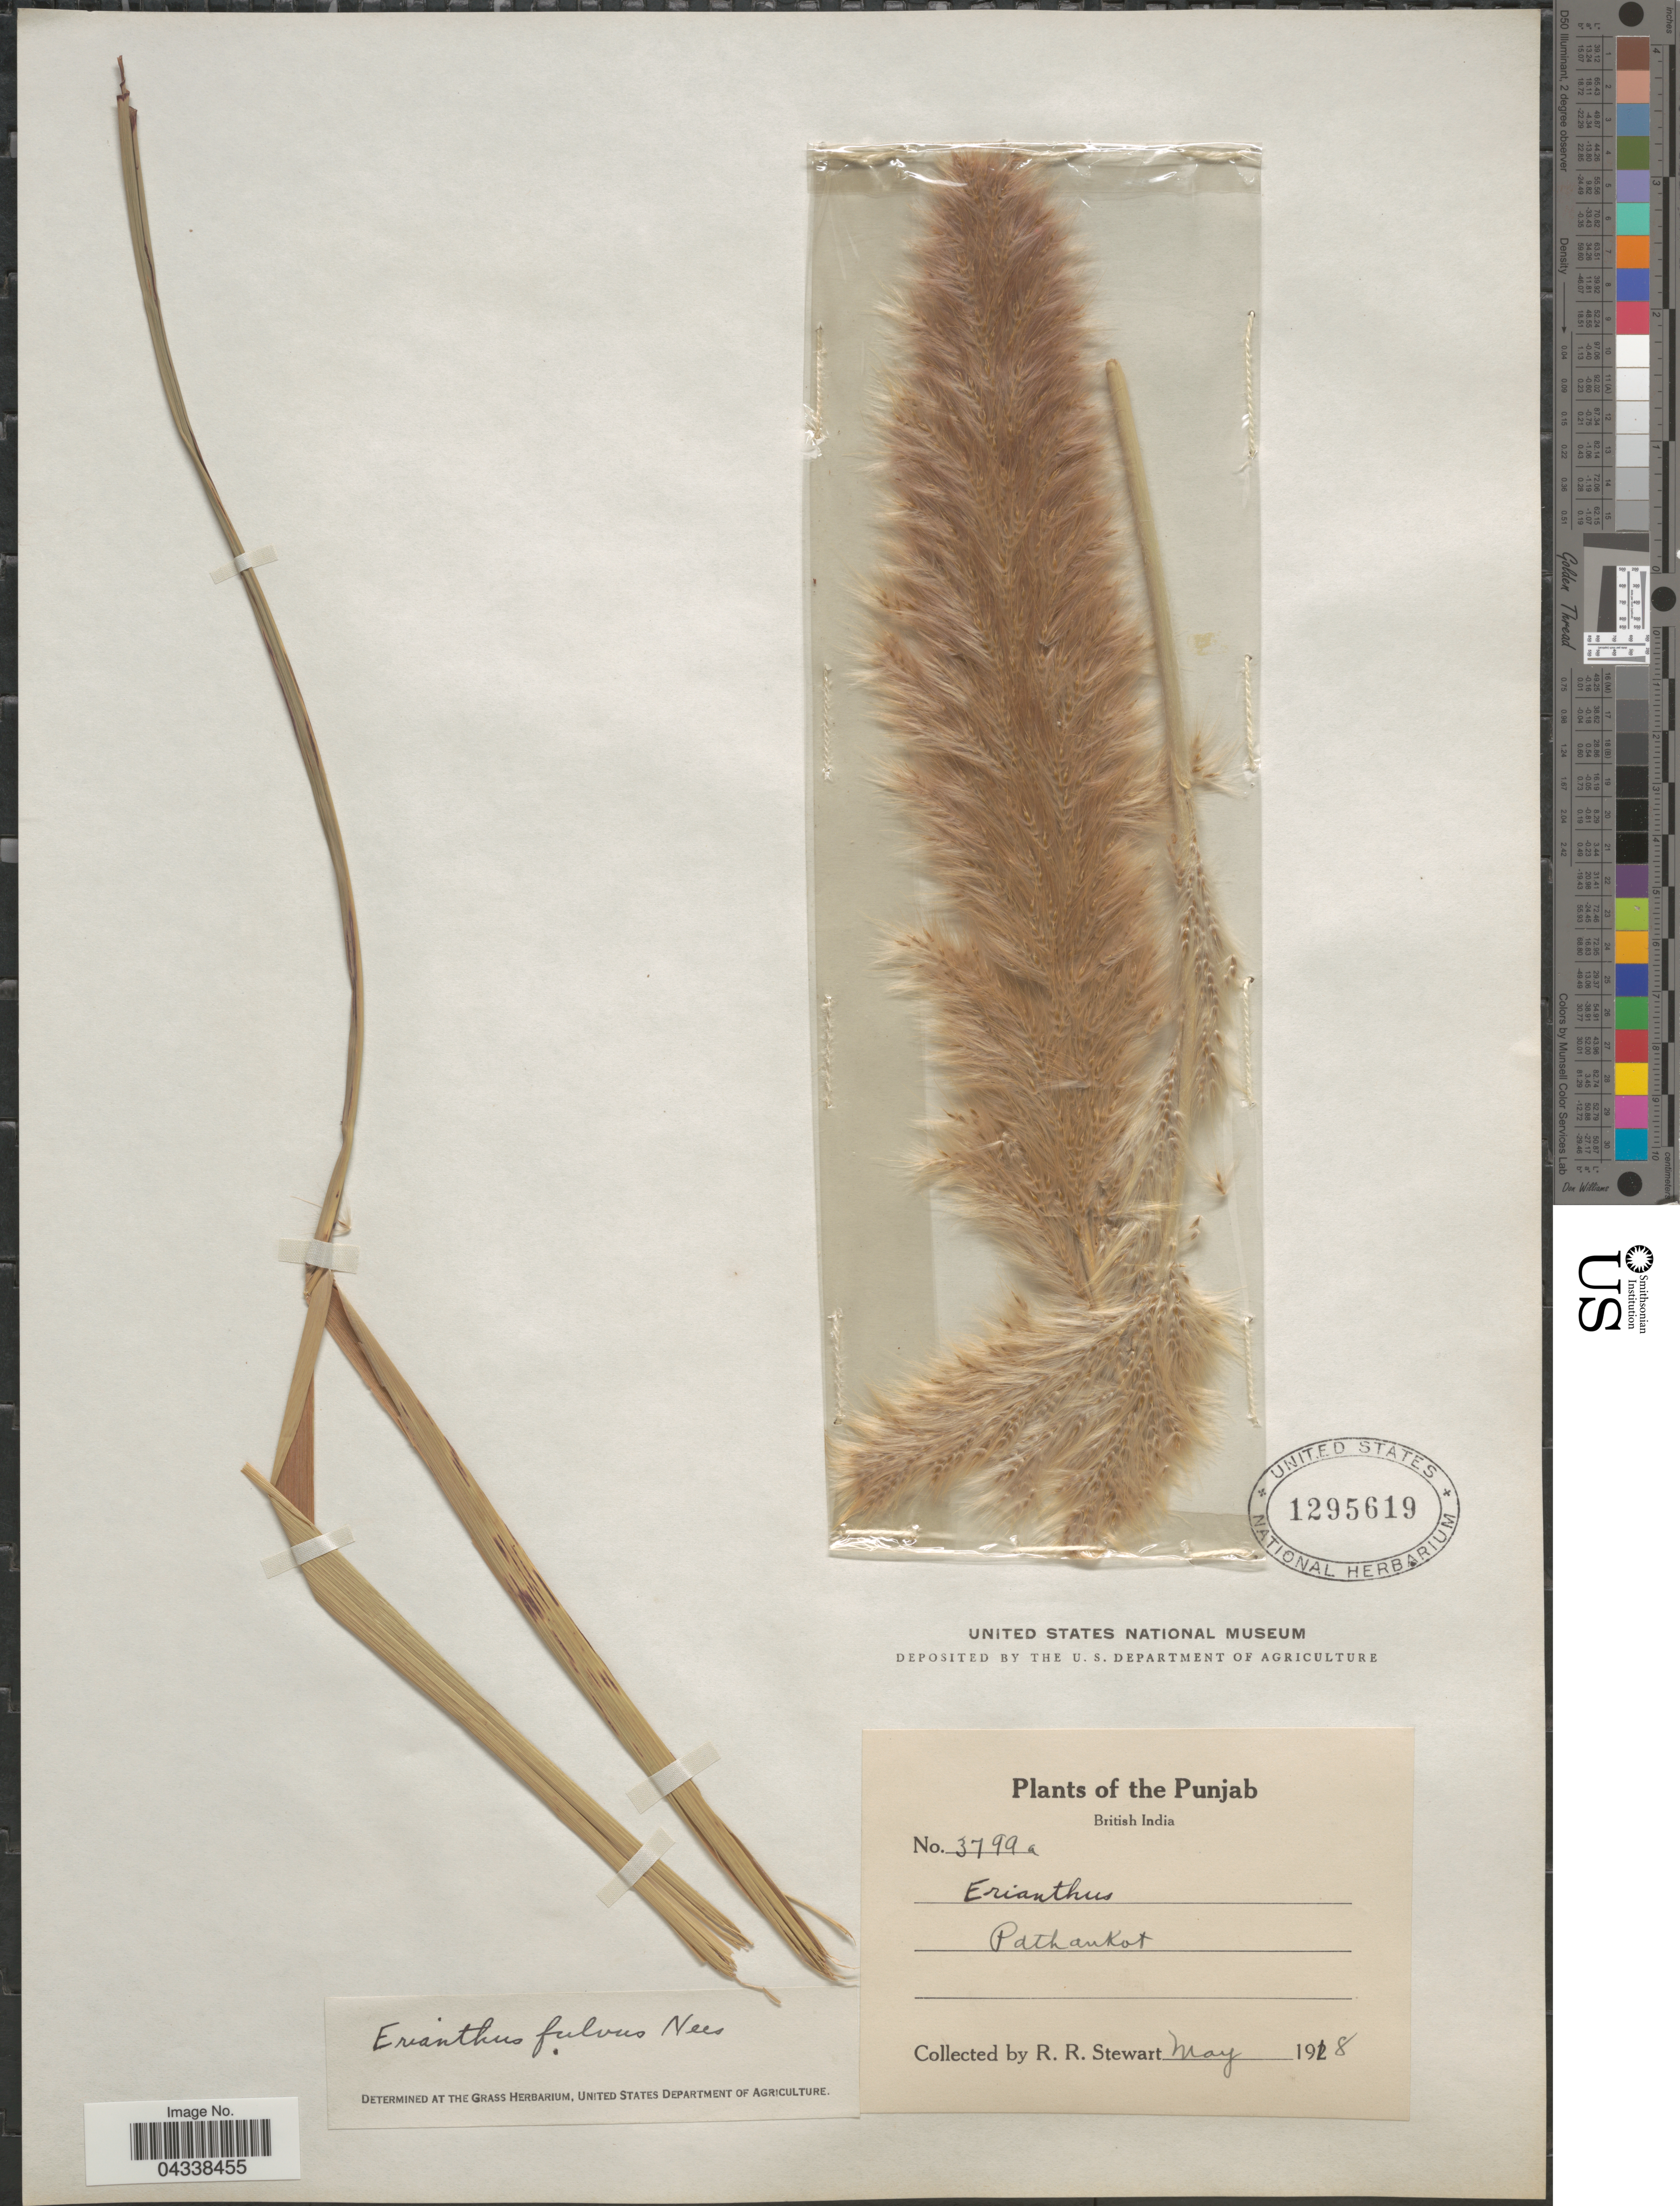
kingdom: Plantae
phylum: Tracheophyta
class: Liliopsida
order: Poales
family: Poaceae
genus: Saccharum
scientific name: Saccharum rufipilum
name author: Steud.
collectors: R. Stewart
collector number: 3799a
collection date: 1918-05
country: India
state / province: Punjab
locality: British India. Pathankot.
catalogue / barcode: US 1295619